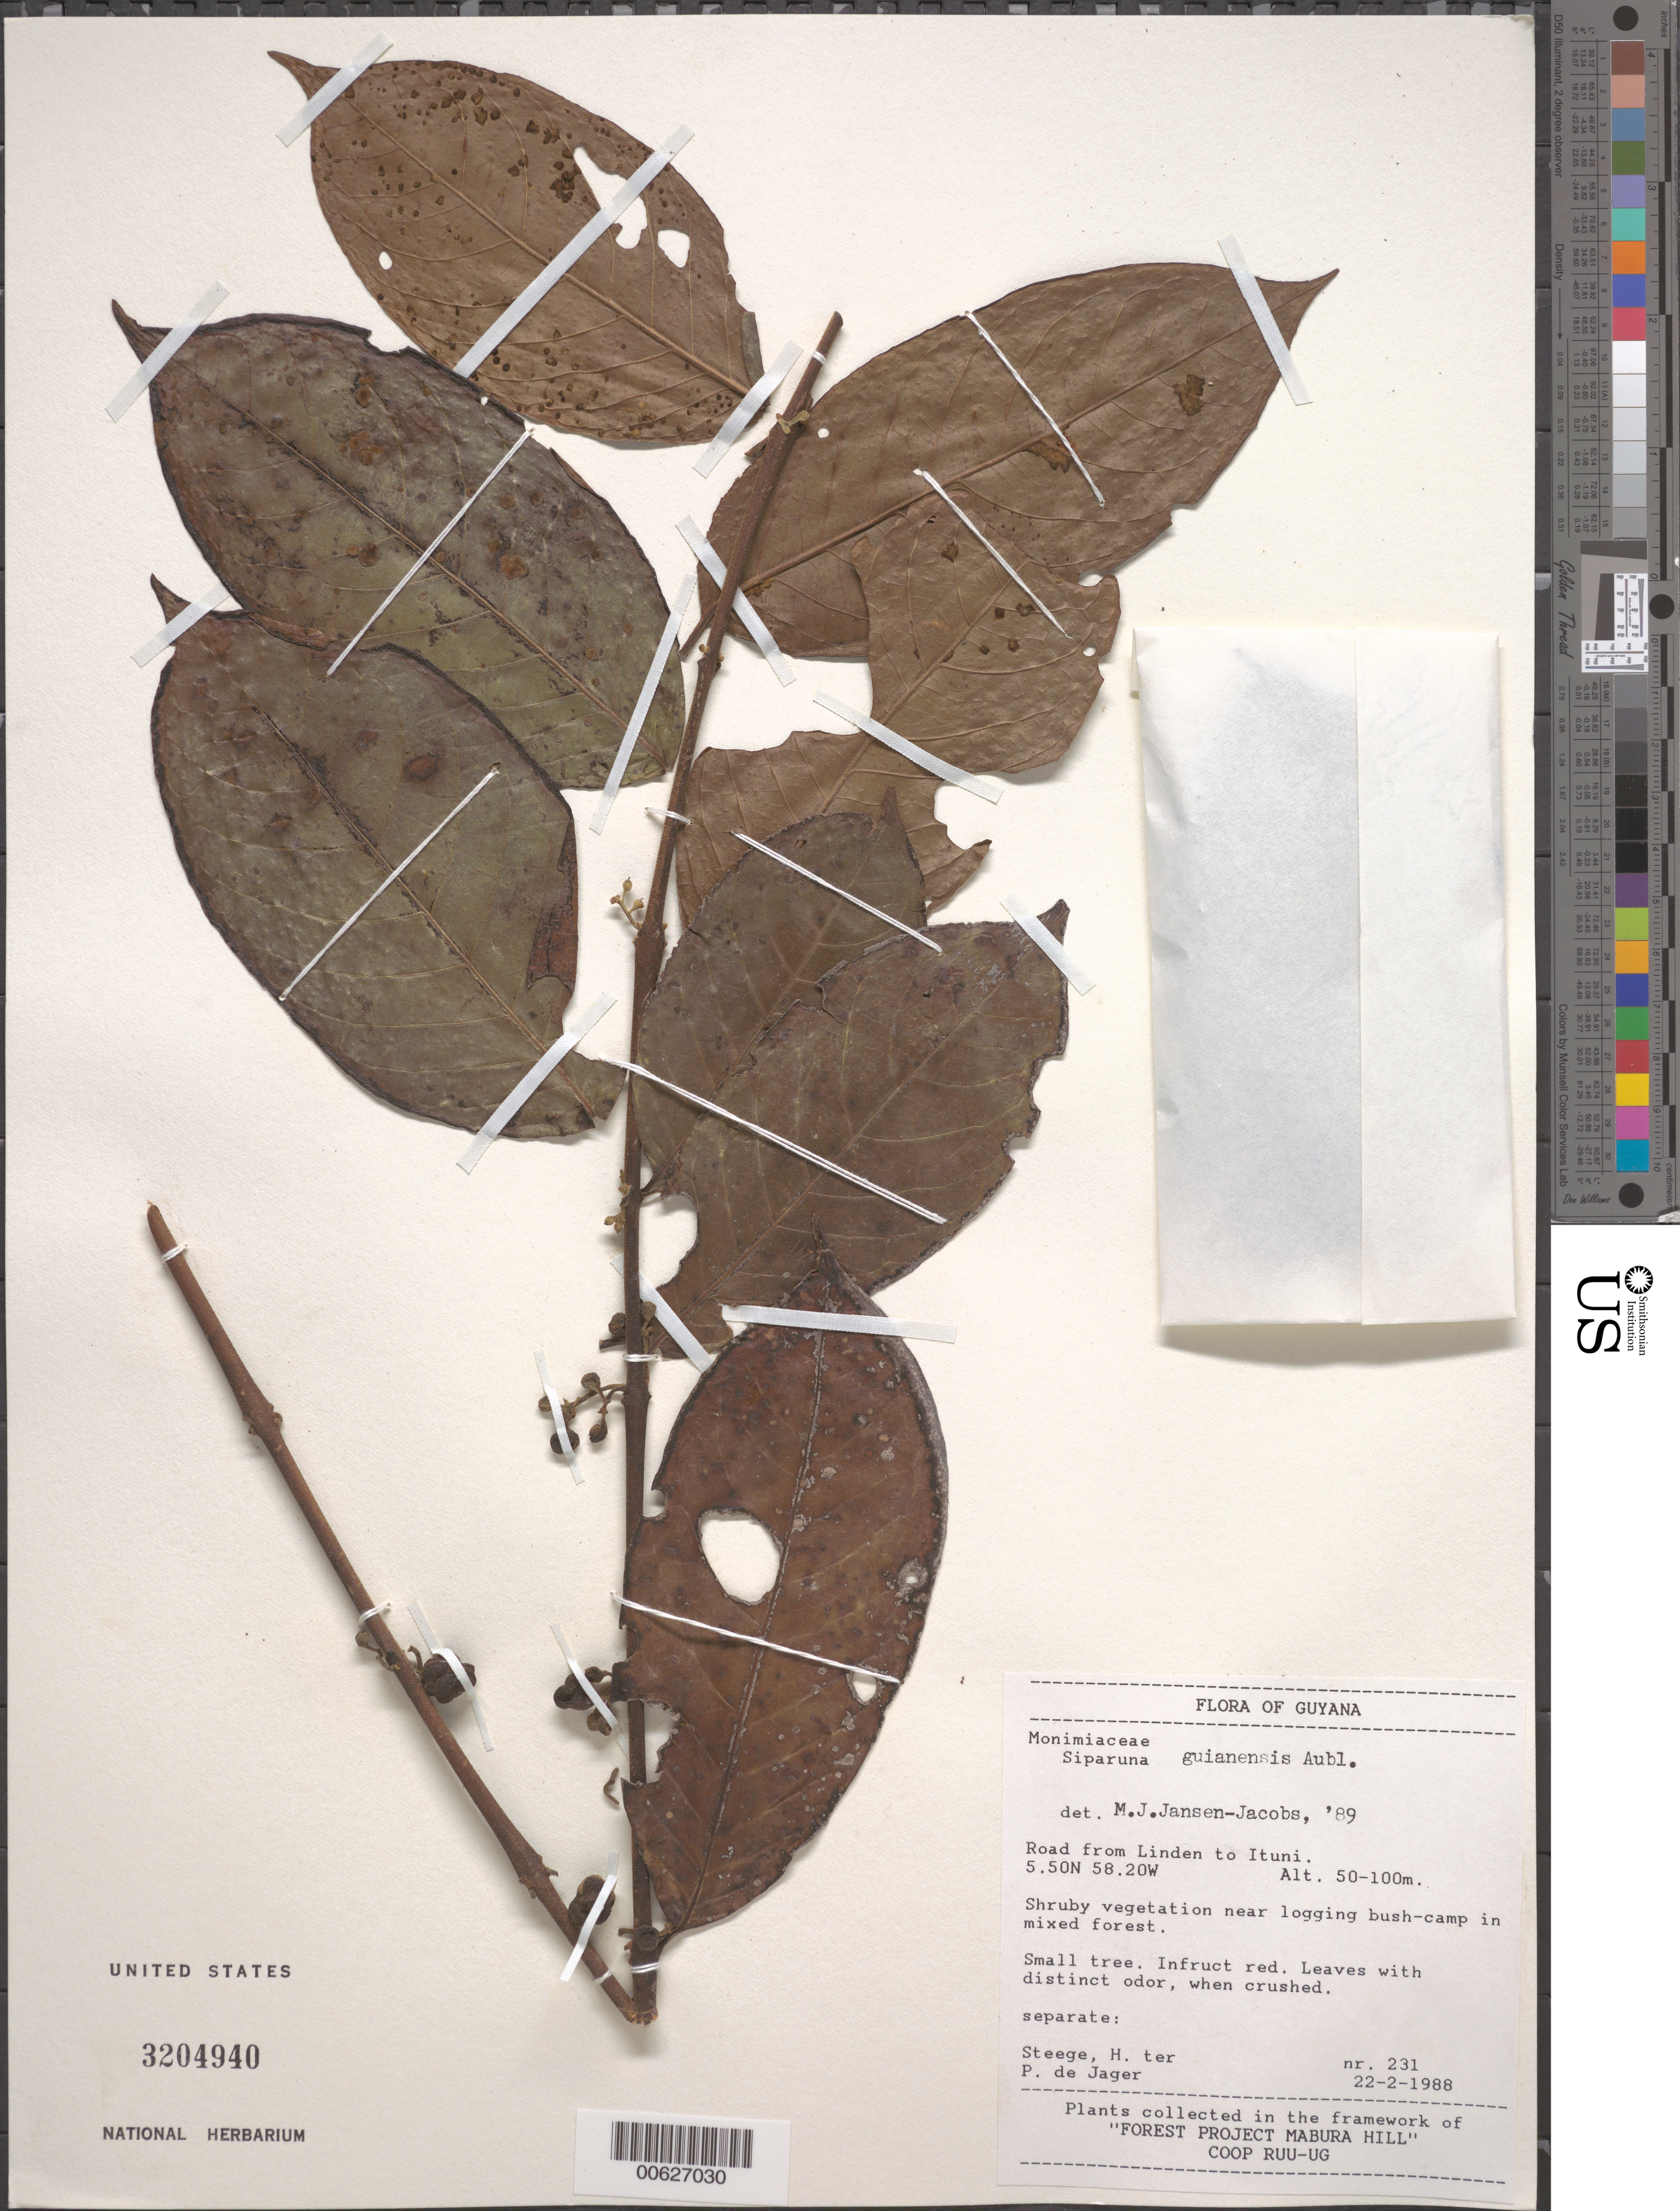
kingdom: Plantae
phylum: Tracheophyta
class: Magnoliopsida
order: Laurales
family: Siparunaceae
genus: Siparuna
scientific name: Siparuna guianensis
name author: Aubl.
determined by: Jansen-Jacobs, M. J., (U), Nationaal Herbarium Nederland, Utrecht University branch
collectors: H. ter Steege & P. De Jager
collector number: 231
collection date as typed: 22-Feb-88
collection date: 1988-02-22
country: Guyana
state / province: U. Demerara-Berbice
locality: Linden to Ituni road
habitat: Shrubby vegetation near logging bush-camp in mixed forest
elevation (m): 50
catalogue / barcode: US 3204940